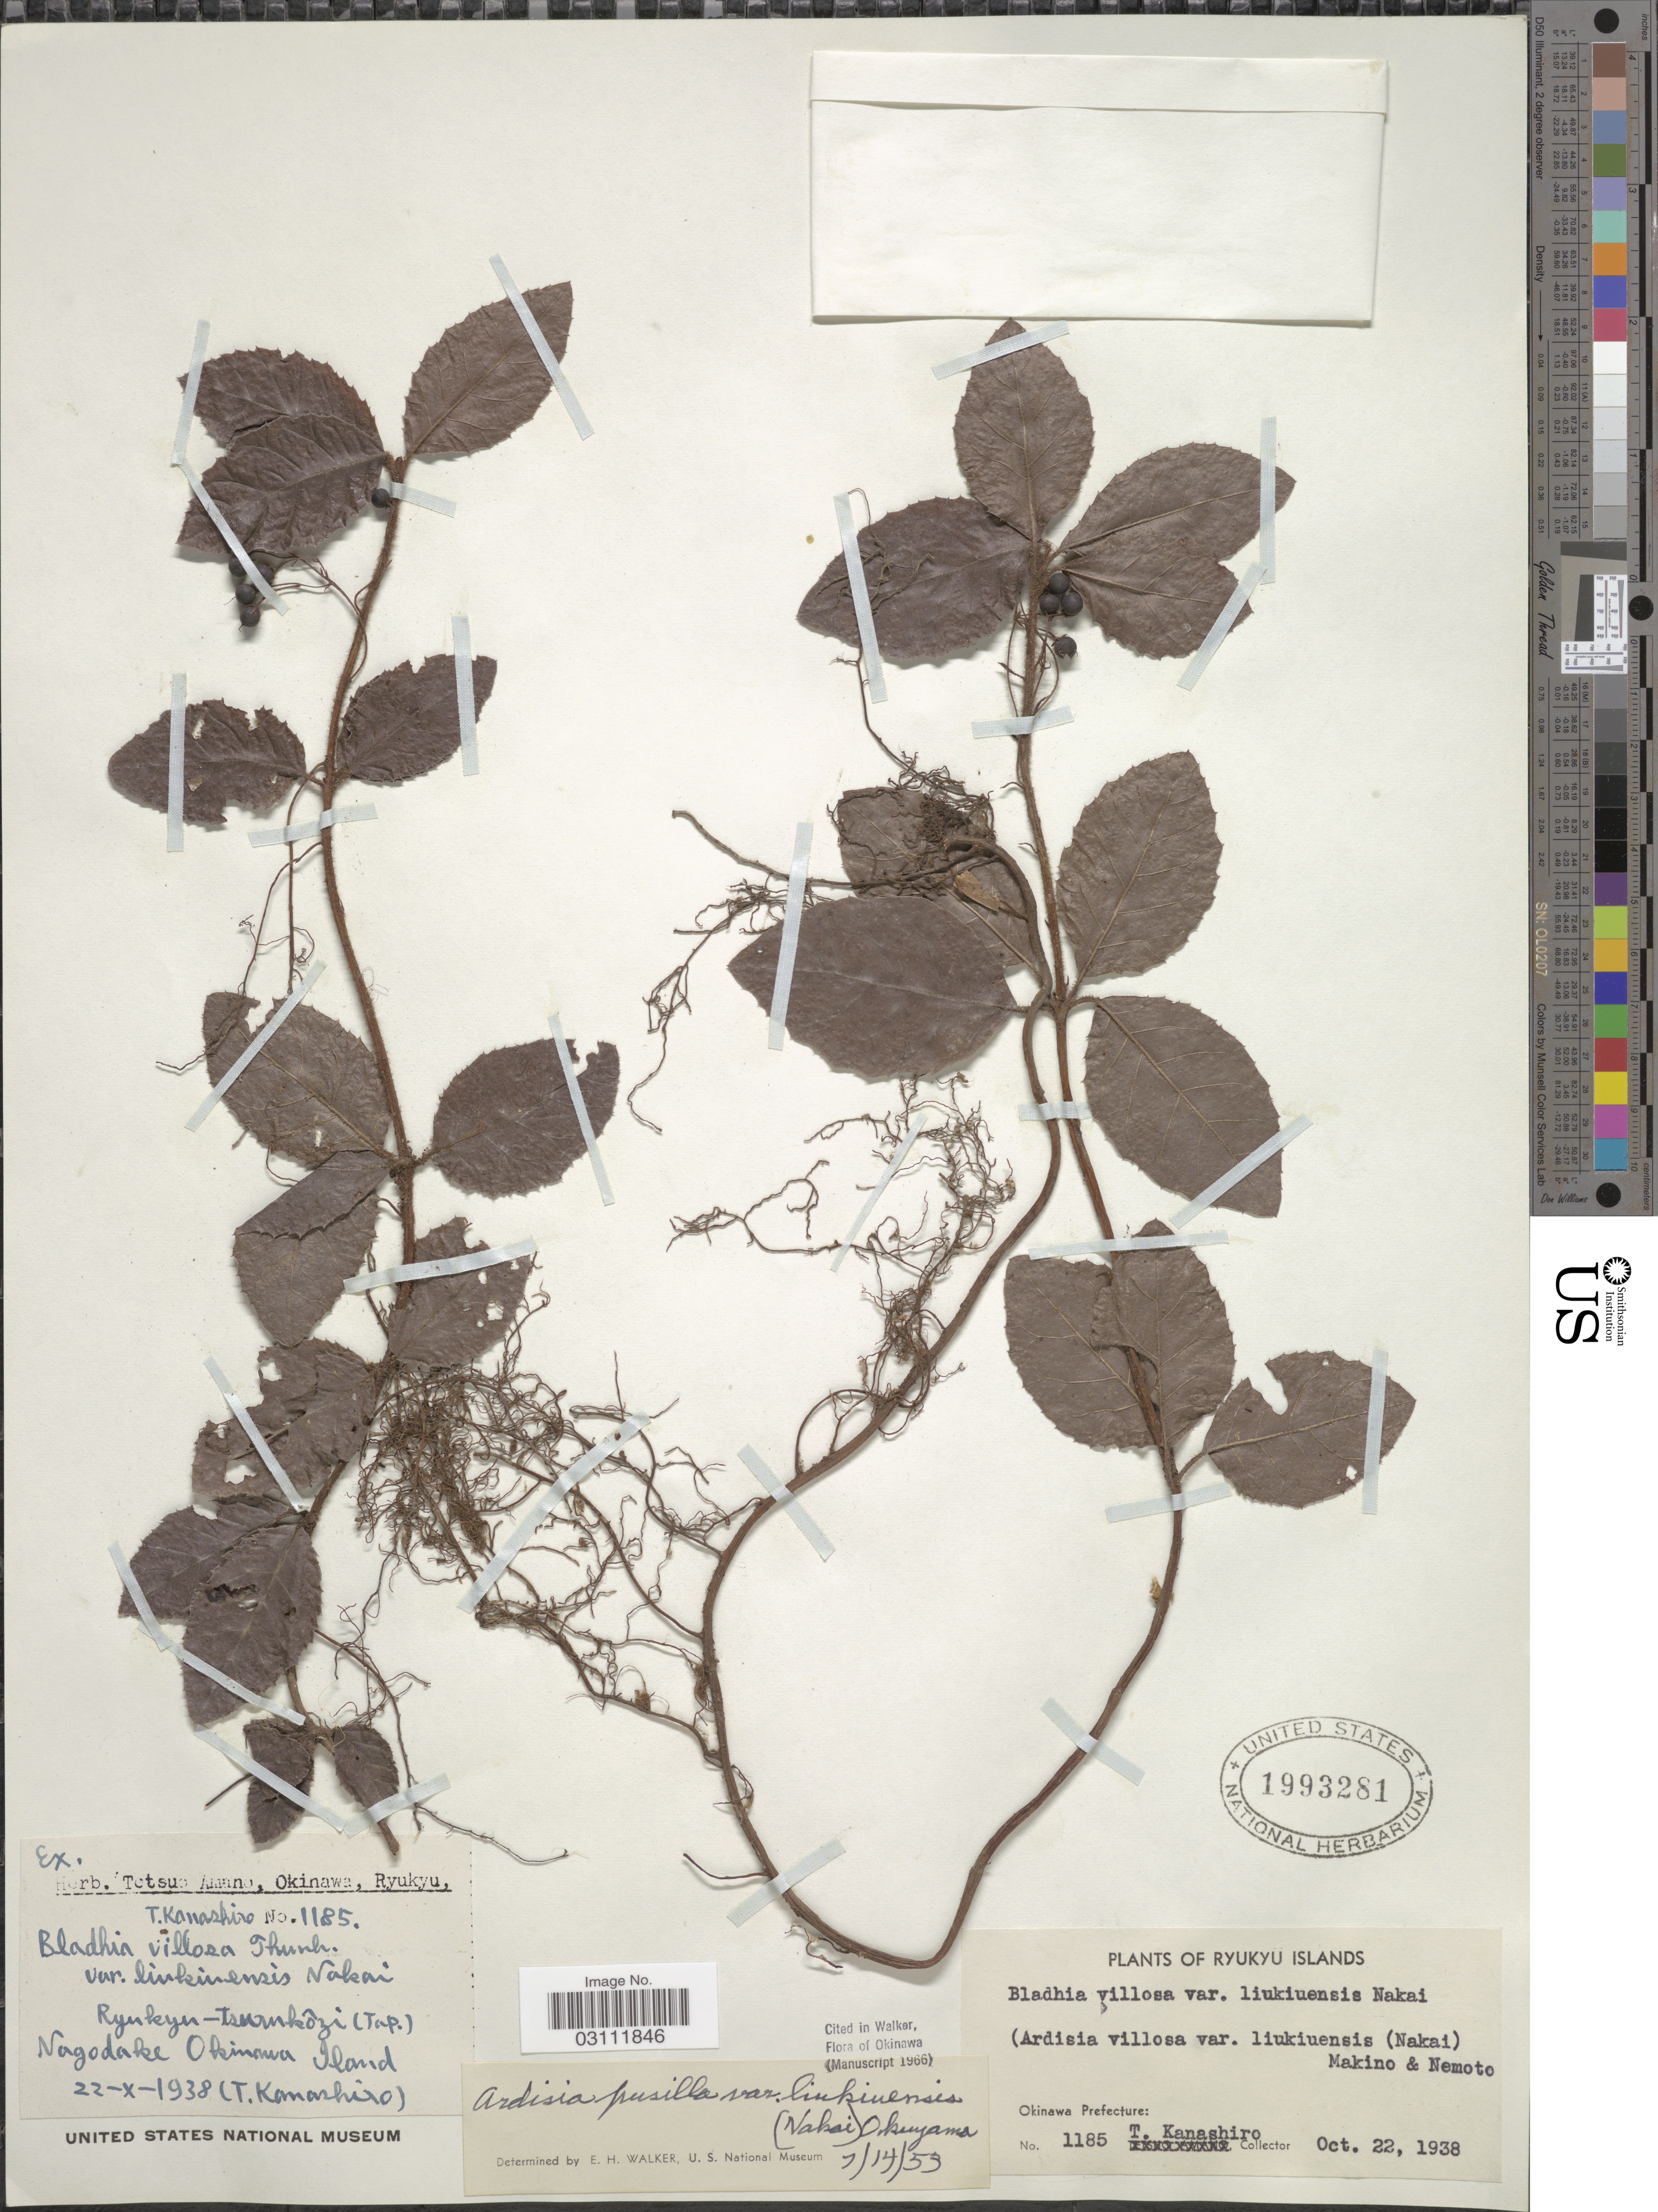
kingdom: Plantae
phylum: Tracheophyta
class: Magnoliopsida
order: Ericales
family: Primulaceae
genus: Ardisia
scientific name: Ardisia pusilla var. liukiuensis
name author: (Nakai) Okuyama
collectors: T. Kanashiro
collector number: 1185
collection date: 1938-10-22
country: Japan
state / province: Okinawa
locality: Ryukyu Islands. Okinawa Prefecture. Nagodake.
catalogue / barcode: US 1993281